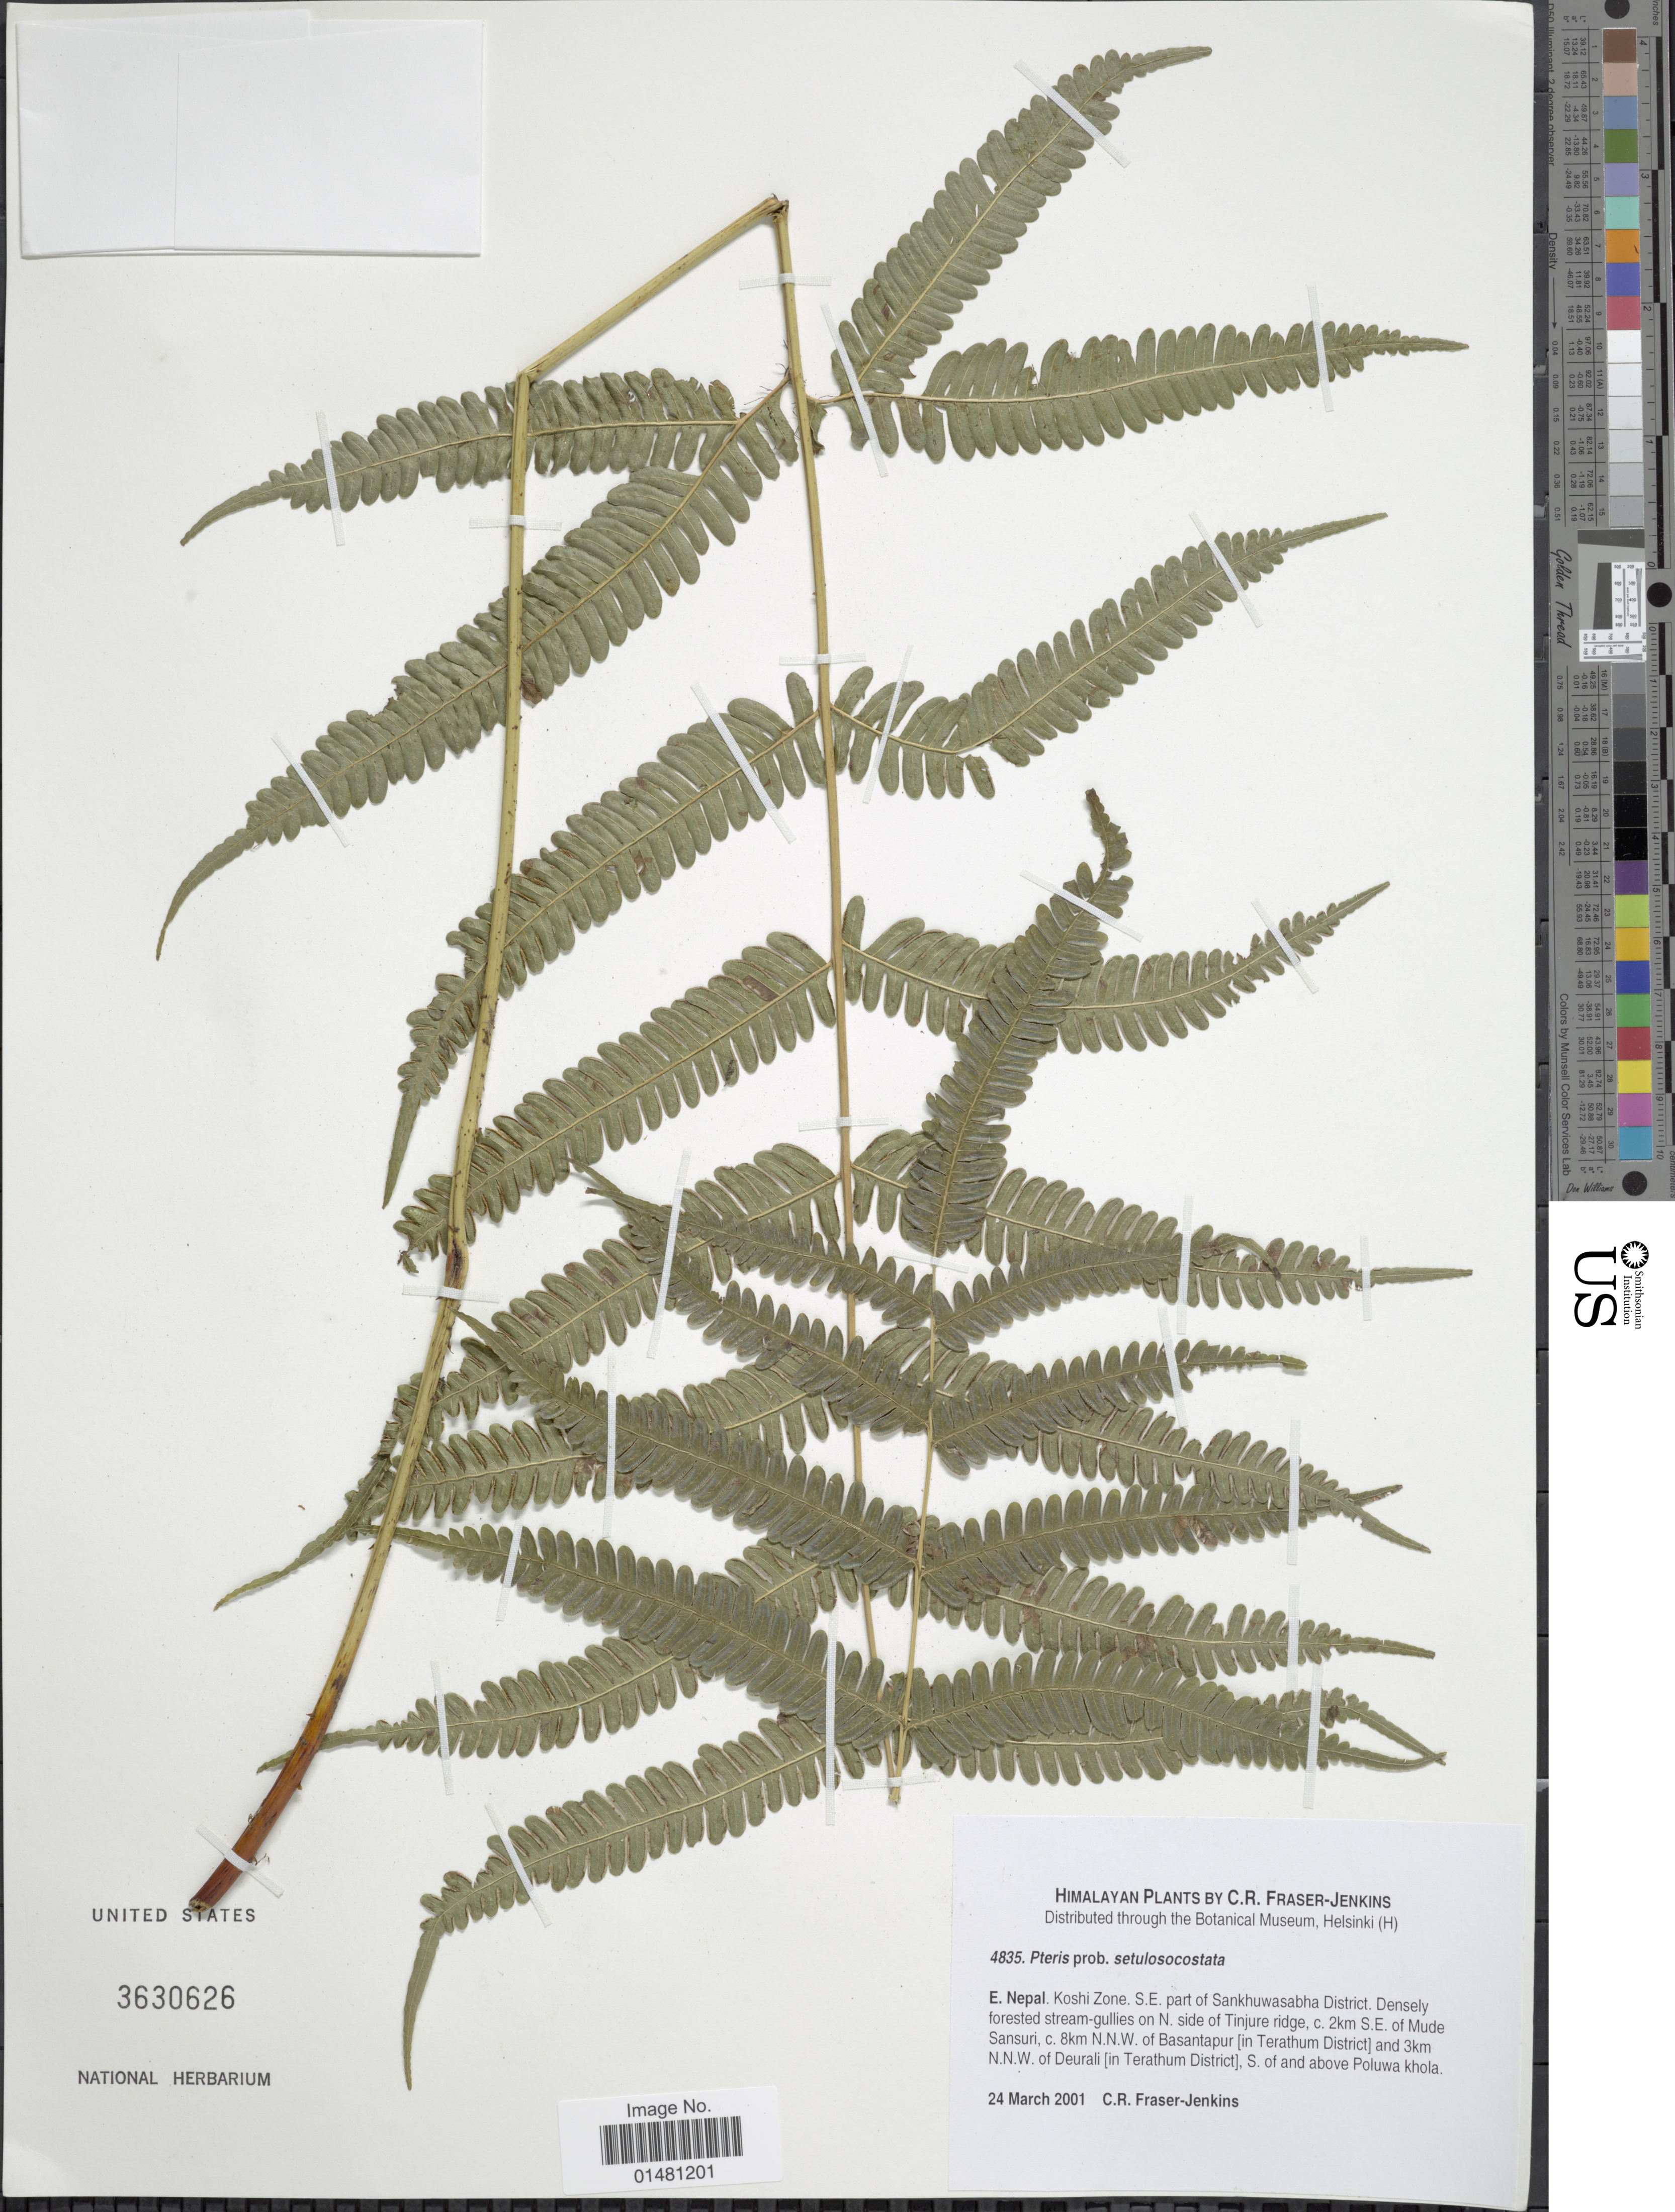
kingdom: Plantae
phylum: Tracheophyta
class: Polypodiopsida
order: Polypodiales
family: Pteridaceae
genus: Pteris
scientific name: Pteris setulosocostulata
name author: Hayata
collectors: C. R. Fraser-Jenkins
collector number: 4835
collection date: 2001-03-24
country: Nepal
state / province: Kosi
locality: Himalayan, E. Nepal. Koshi Zone. S.E. part of Sankhuwasabha District. Densely forested stream-gullies on N. side of Tinjure ridge, c.2km S.E. of Mude Sansuri, c.8km N.N.W. of Basantapur [in Terathum District] and 3km N.N.W. of Deurali [in Terathum District], S. of and above Poluwa khola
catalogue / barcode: US 3630626